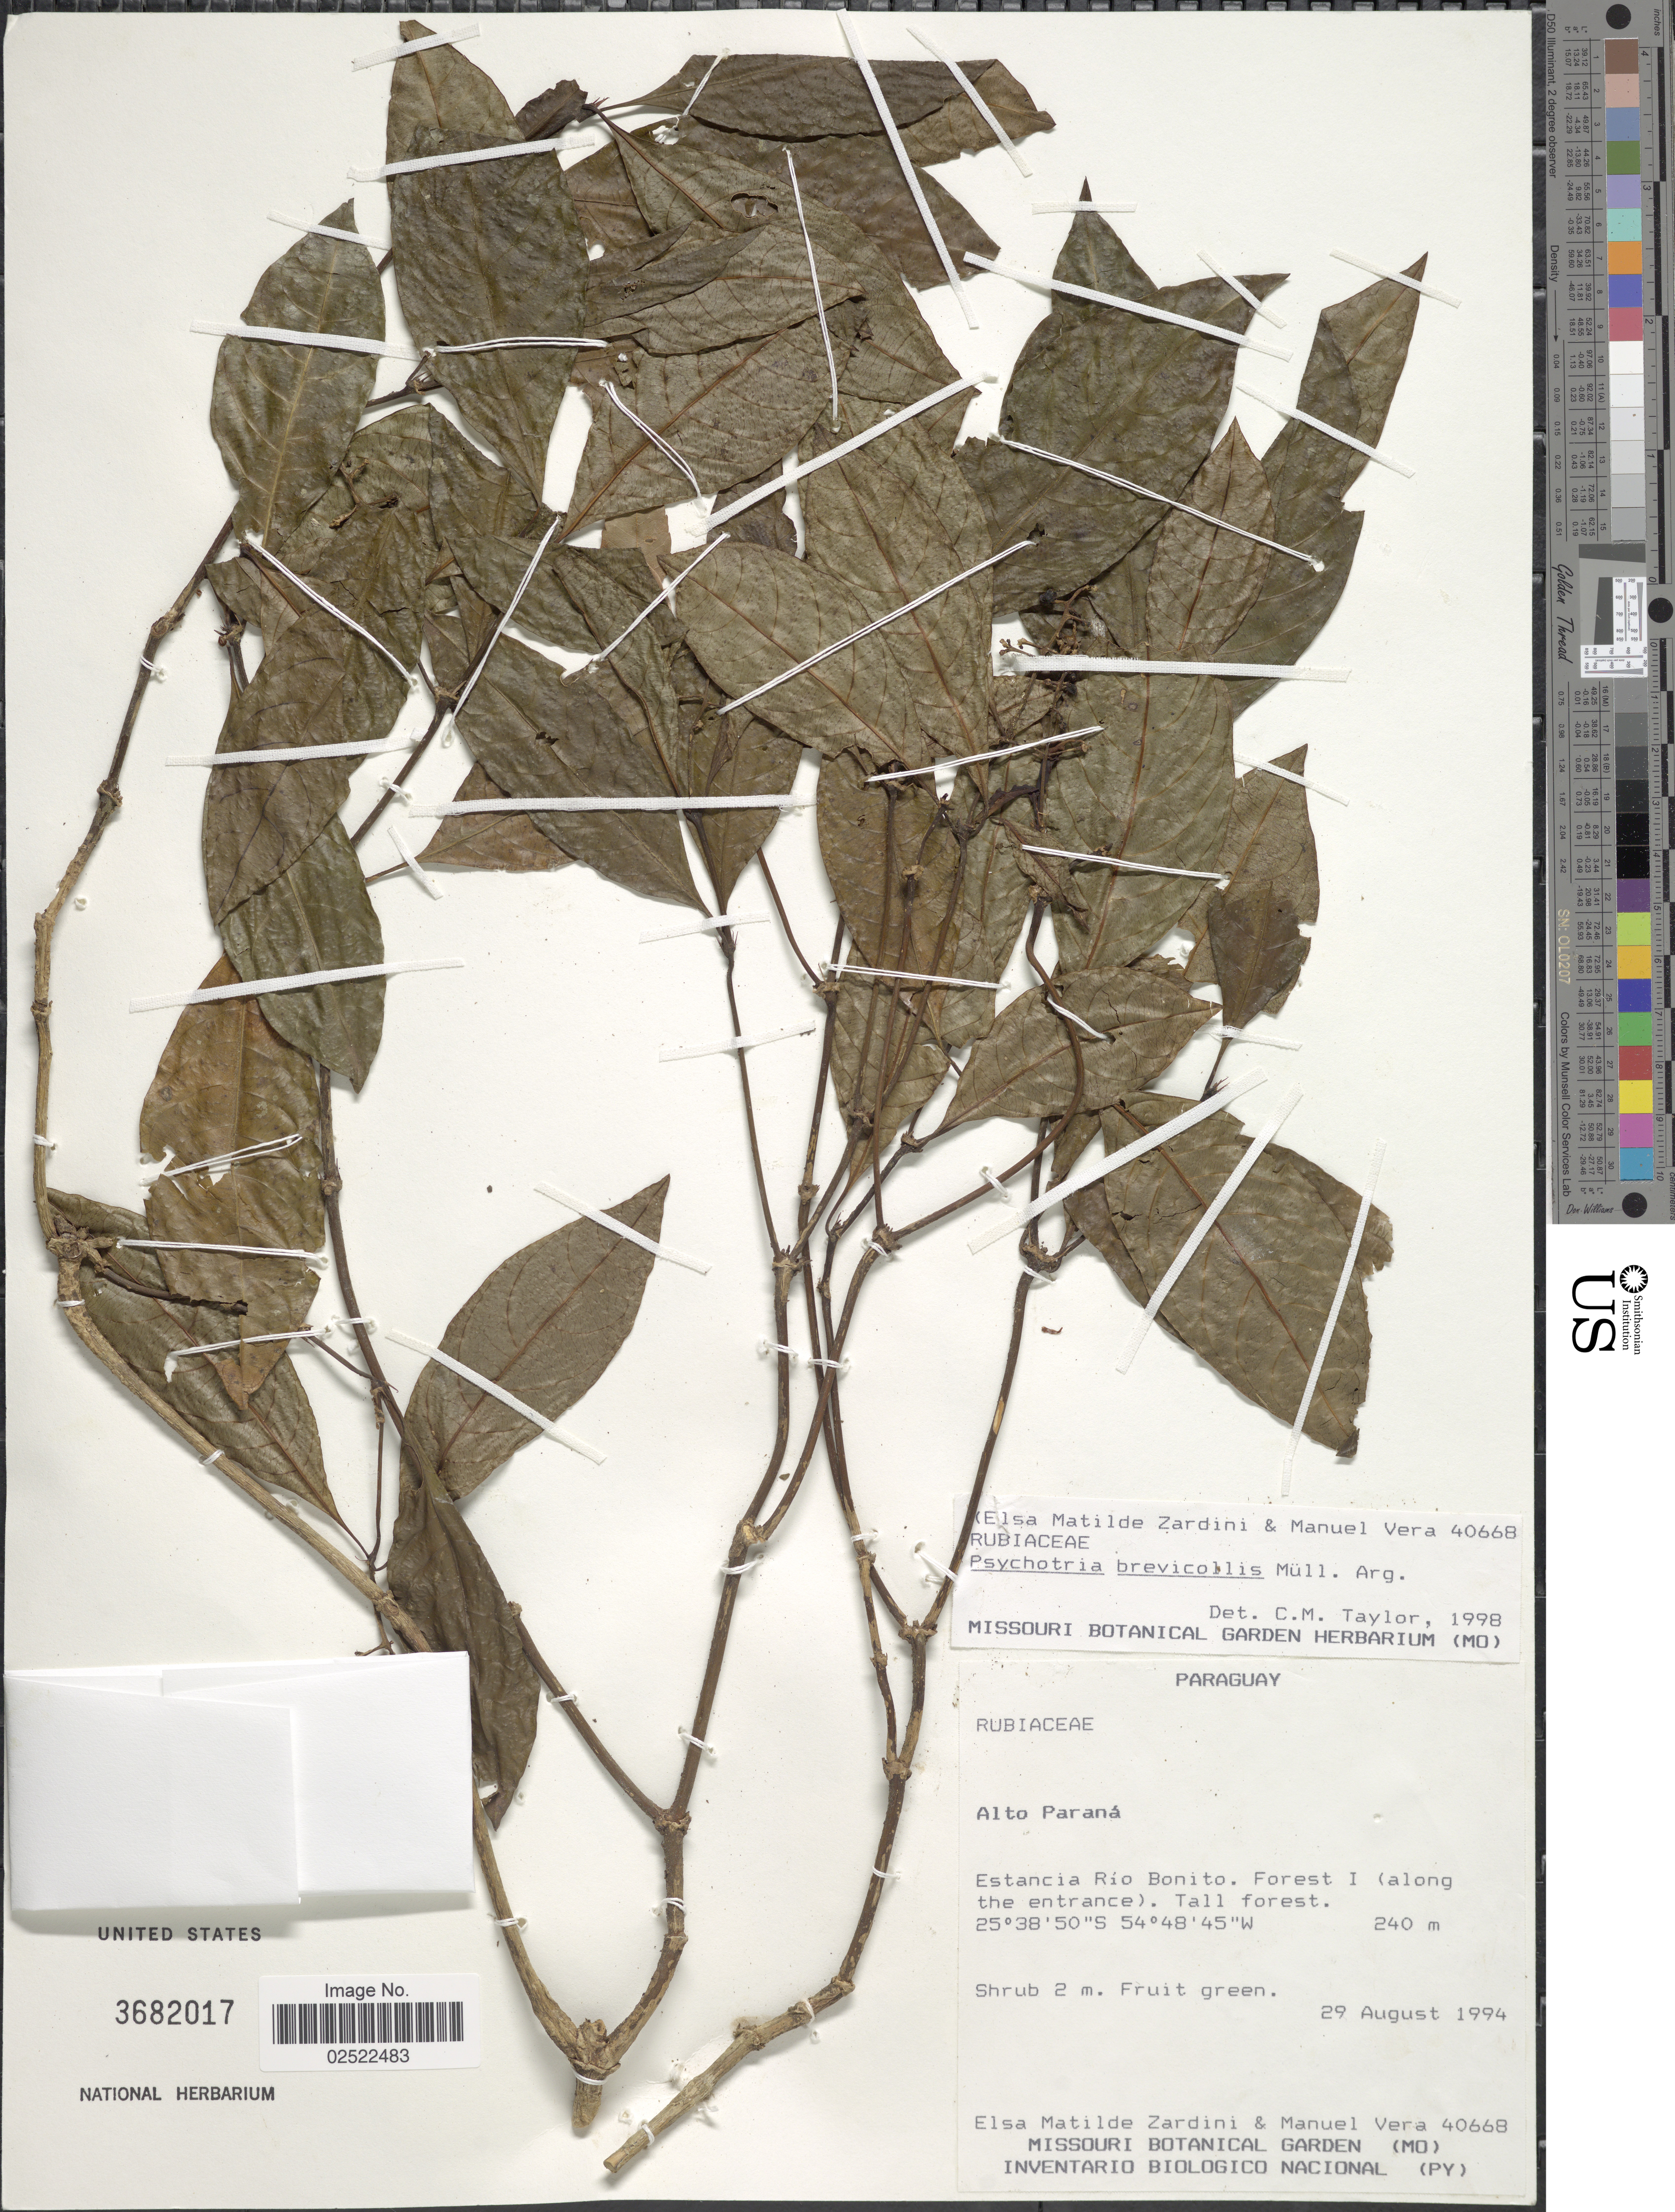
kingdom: Plantae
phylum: Tracheophyta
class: Magnoliopsida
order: Gentianales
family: Rubiaceae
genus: Psychotria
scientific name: Psychotria brevicollis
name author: Müll. Arg.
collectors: E. M. Zardini & M. Vera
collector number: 40668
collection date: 1994-08-29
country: Paraguay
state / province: Alto Parana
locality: Alto Parana, Estancia Rio Bonito, Forest I (along the entrance)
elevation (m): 240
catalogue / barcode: US 3682017